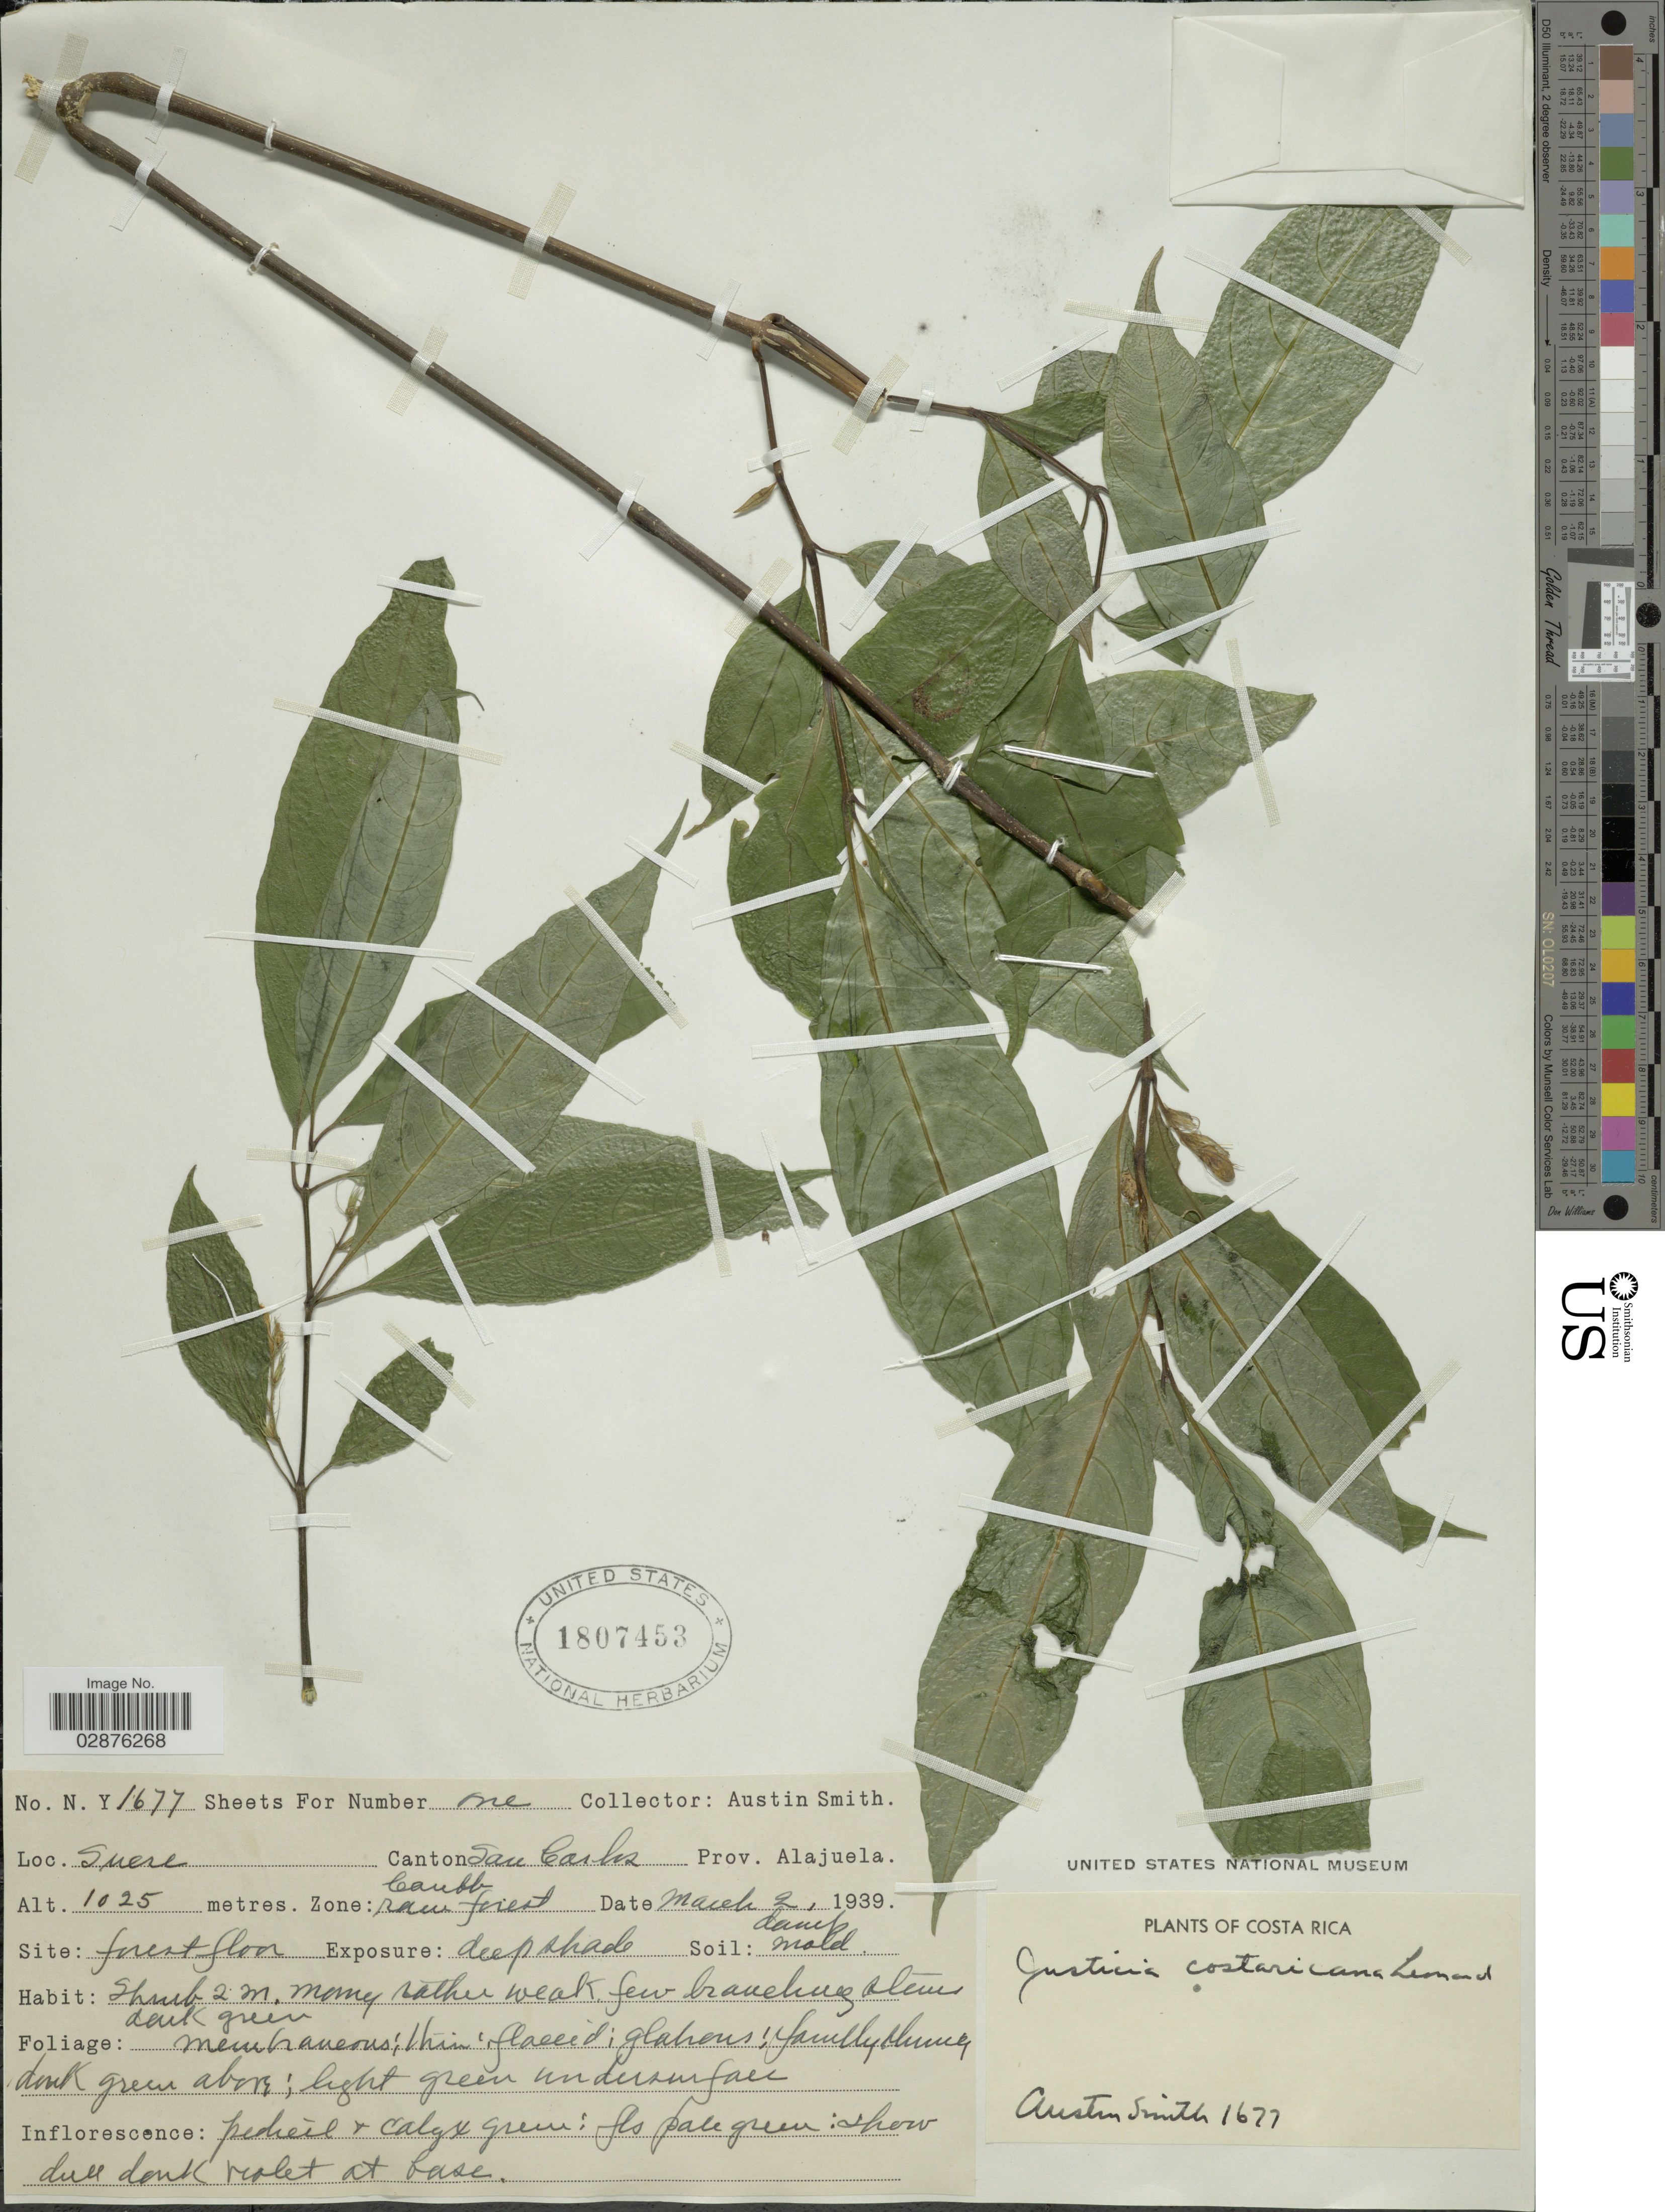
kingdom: Plantae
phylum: Tracheophyta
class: Magnoliopsida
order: Lamiales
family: Acanthaceae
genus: Justicia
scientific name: Justicia costaricana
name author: Leonard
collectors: Aust P. Smith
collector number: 1677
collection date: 1939-03-02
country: Costa Rica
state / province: Alajuela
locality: Suere, Canton San Carlos.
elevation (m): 1025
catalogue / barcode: US 1807453